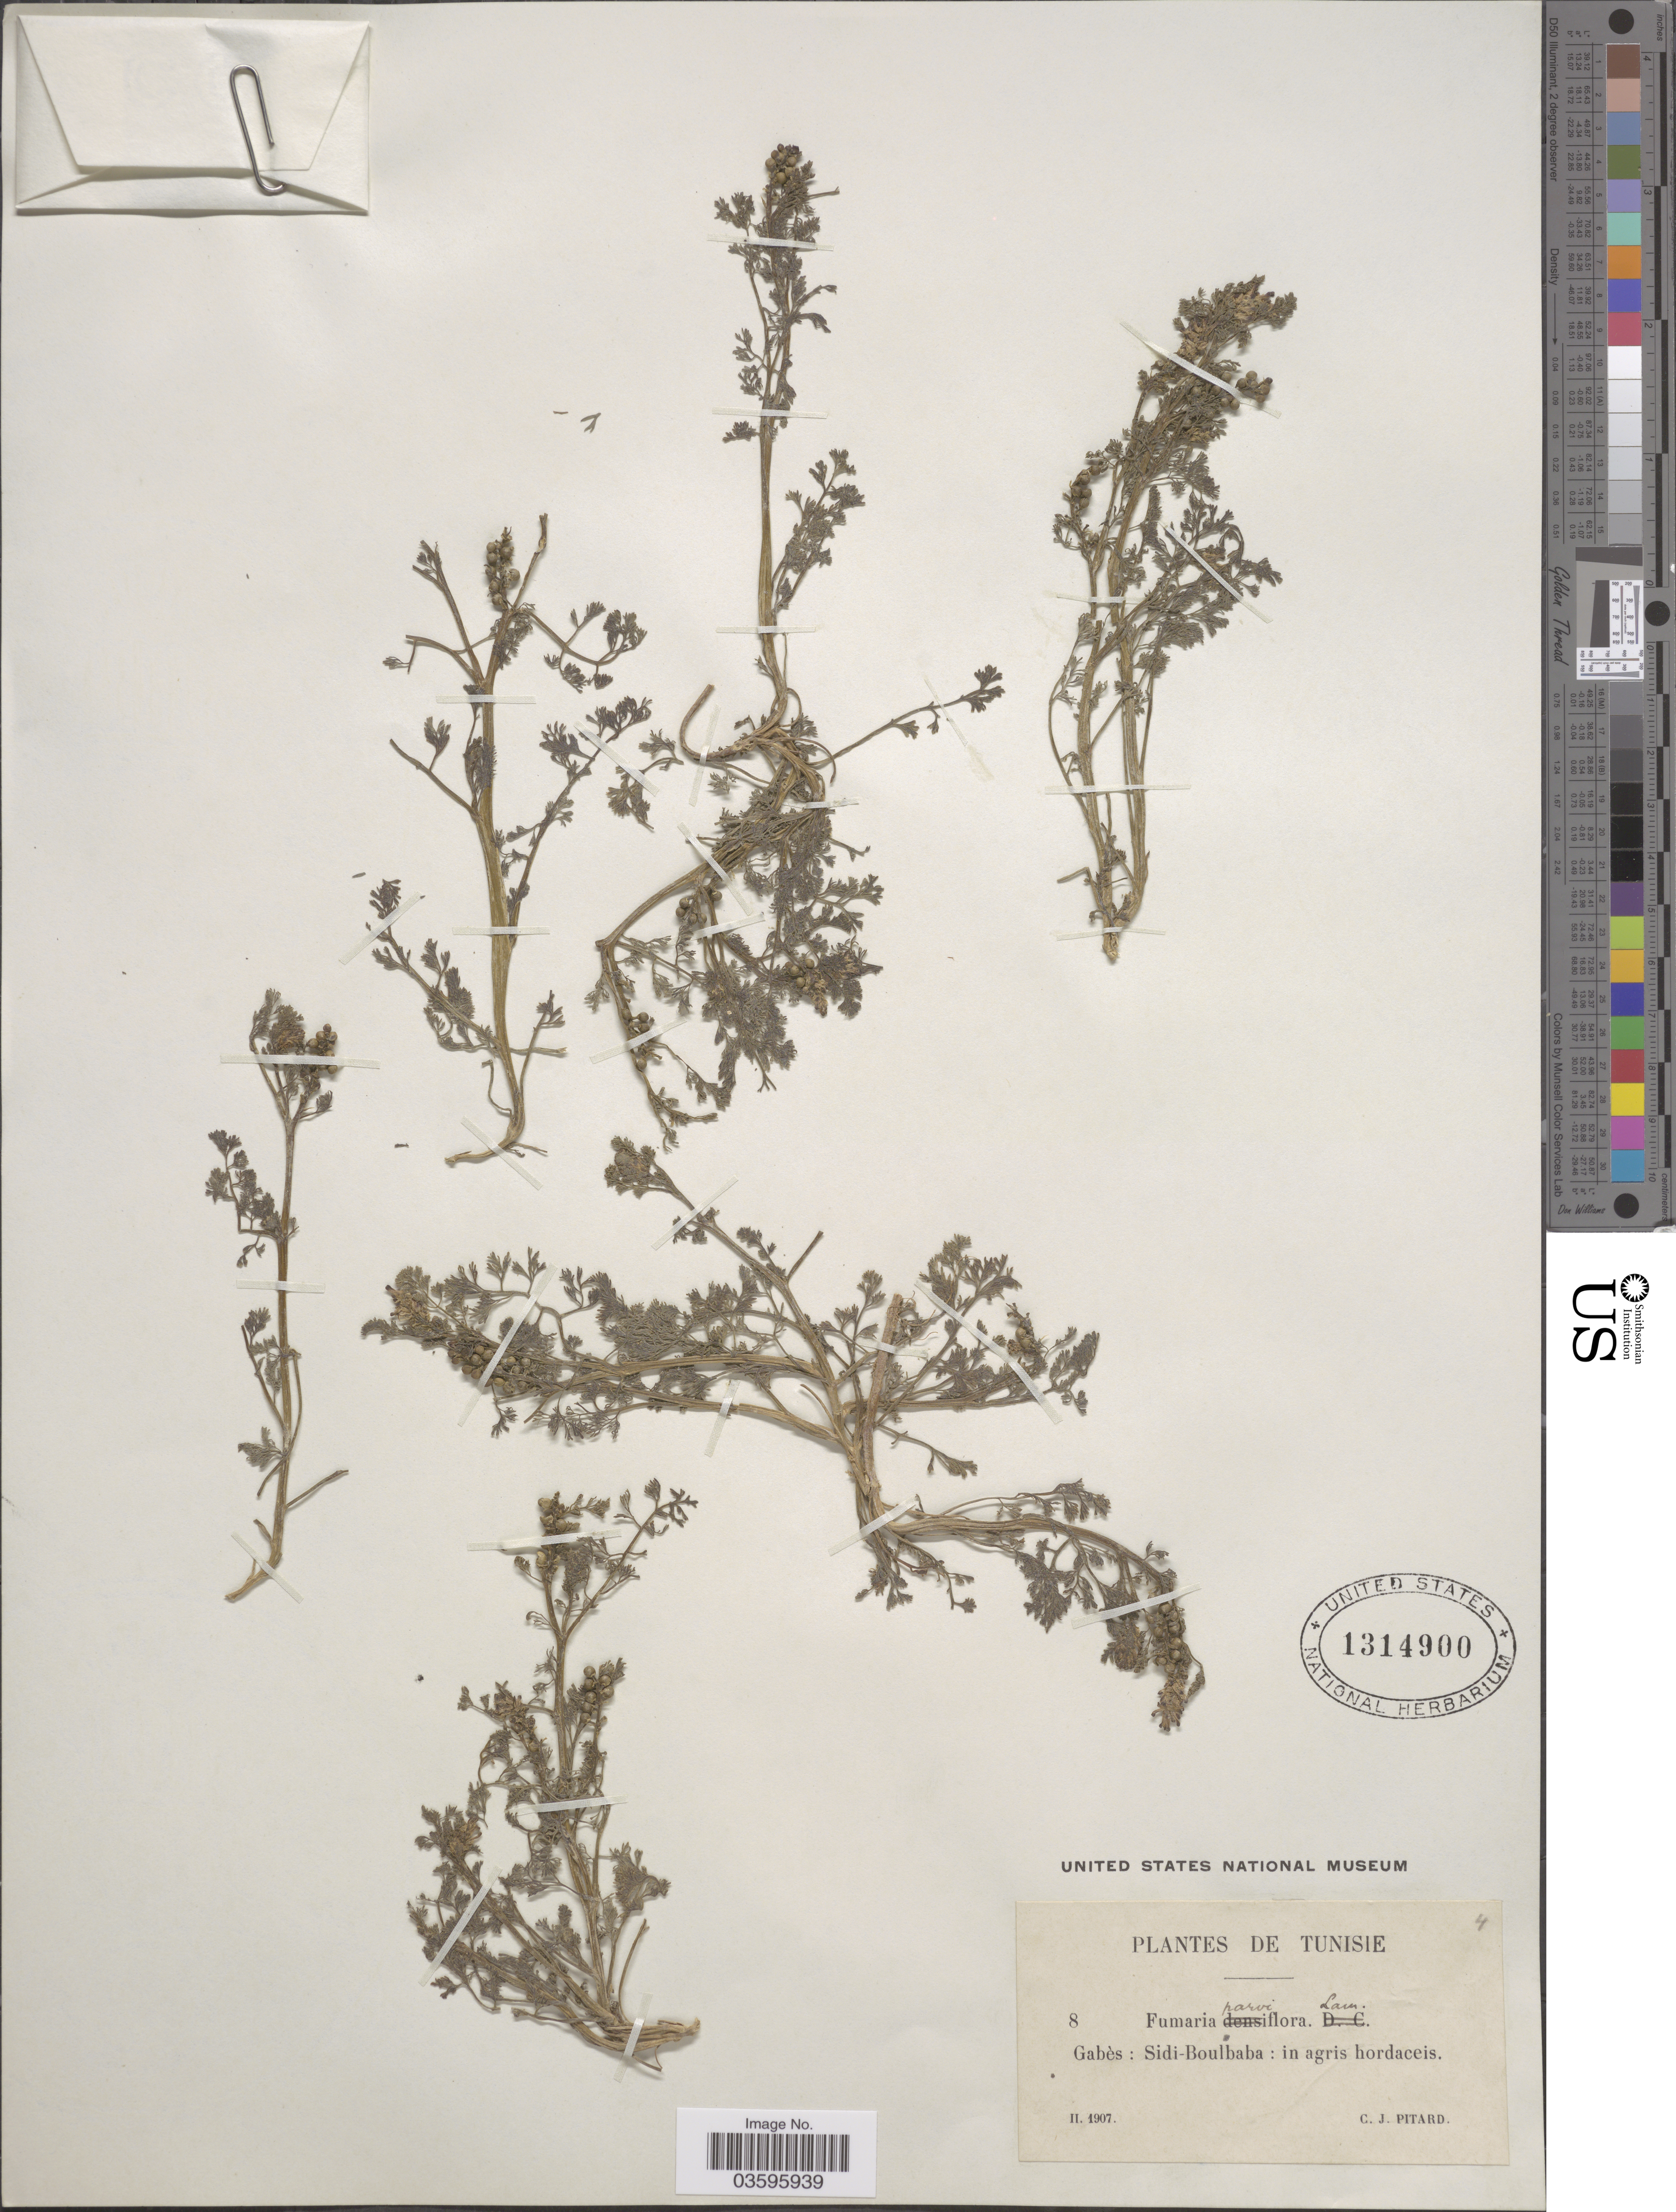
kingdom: Plantae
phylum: Tracheophyta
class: Magnoliopsida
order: Ranunculales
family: Papaveraceae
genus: Fumaria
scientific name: Fumaria parviflora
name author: Lam.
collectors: C. Pitard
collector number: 8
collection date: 1907-02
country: Tunisia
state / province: Gabès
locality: Sidi-Boulbaba: in agris hordaceis.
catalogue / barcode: US 1314900